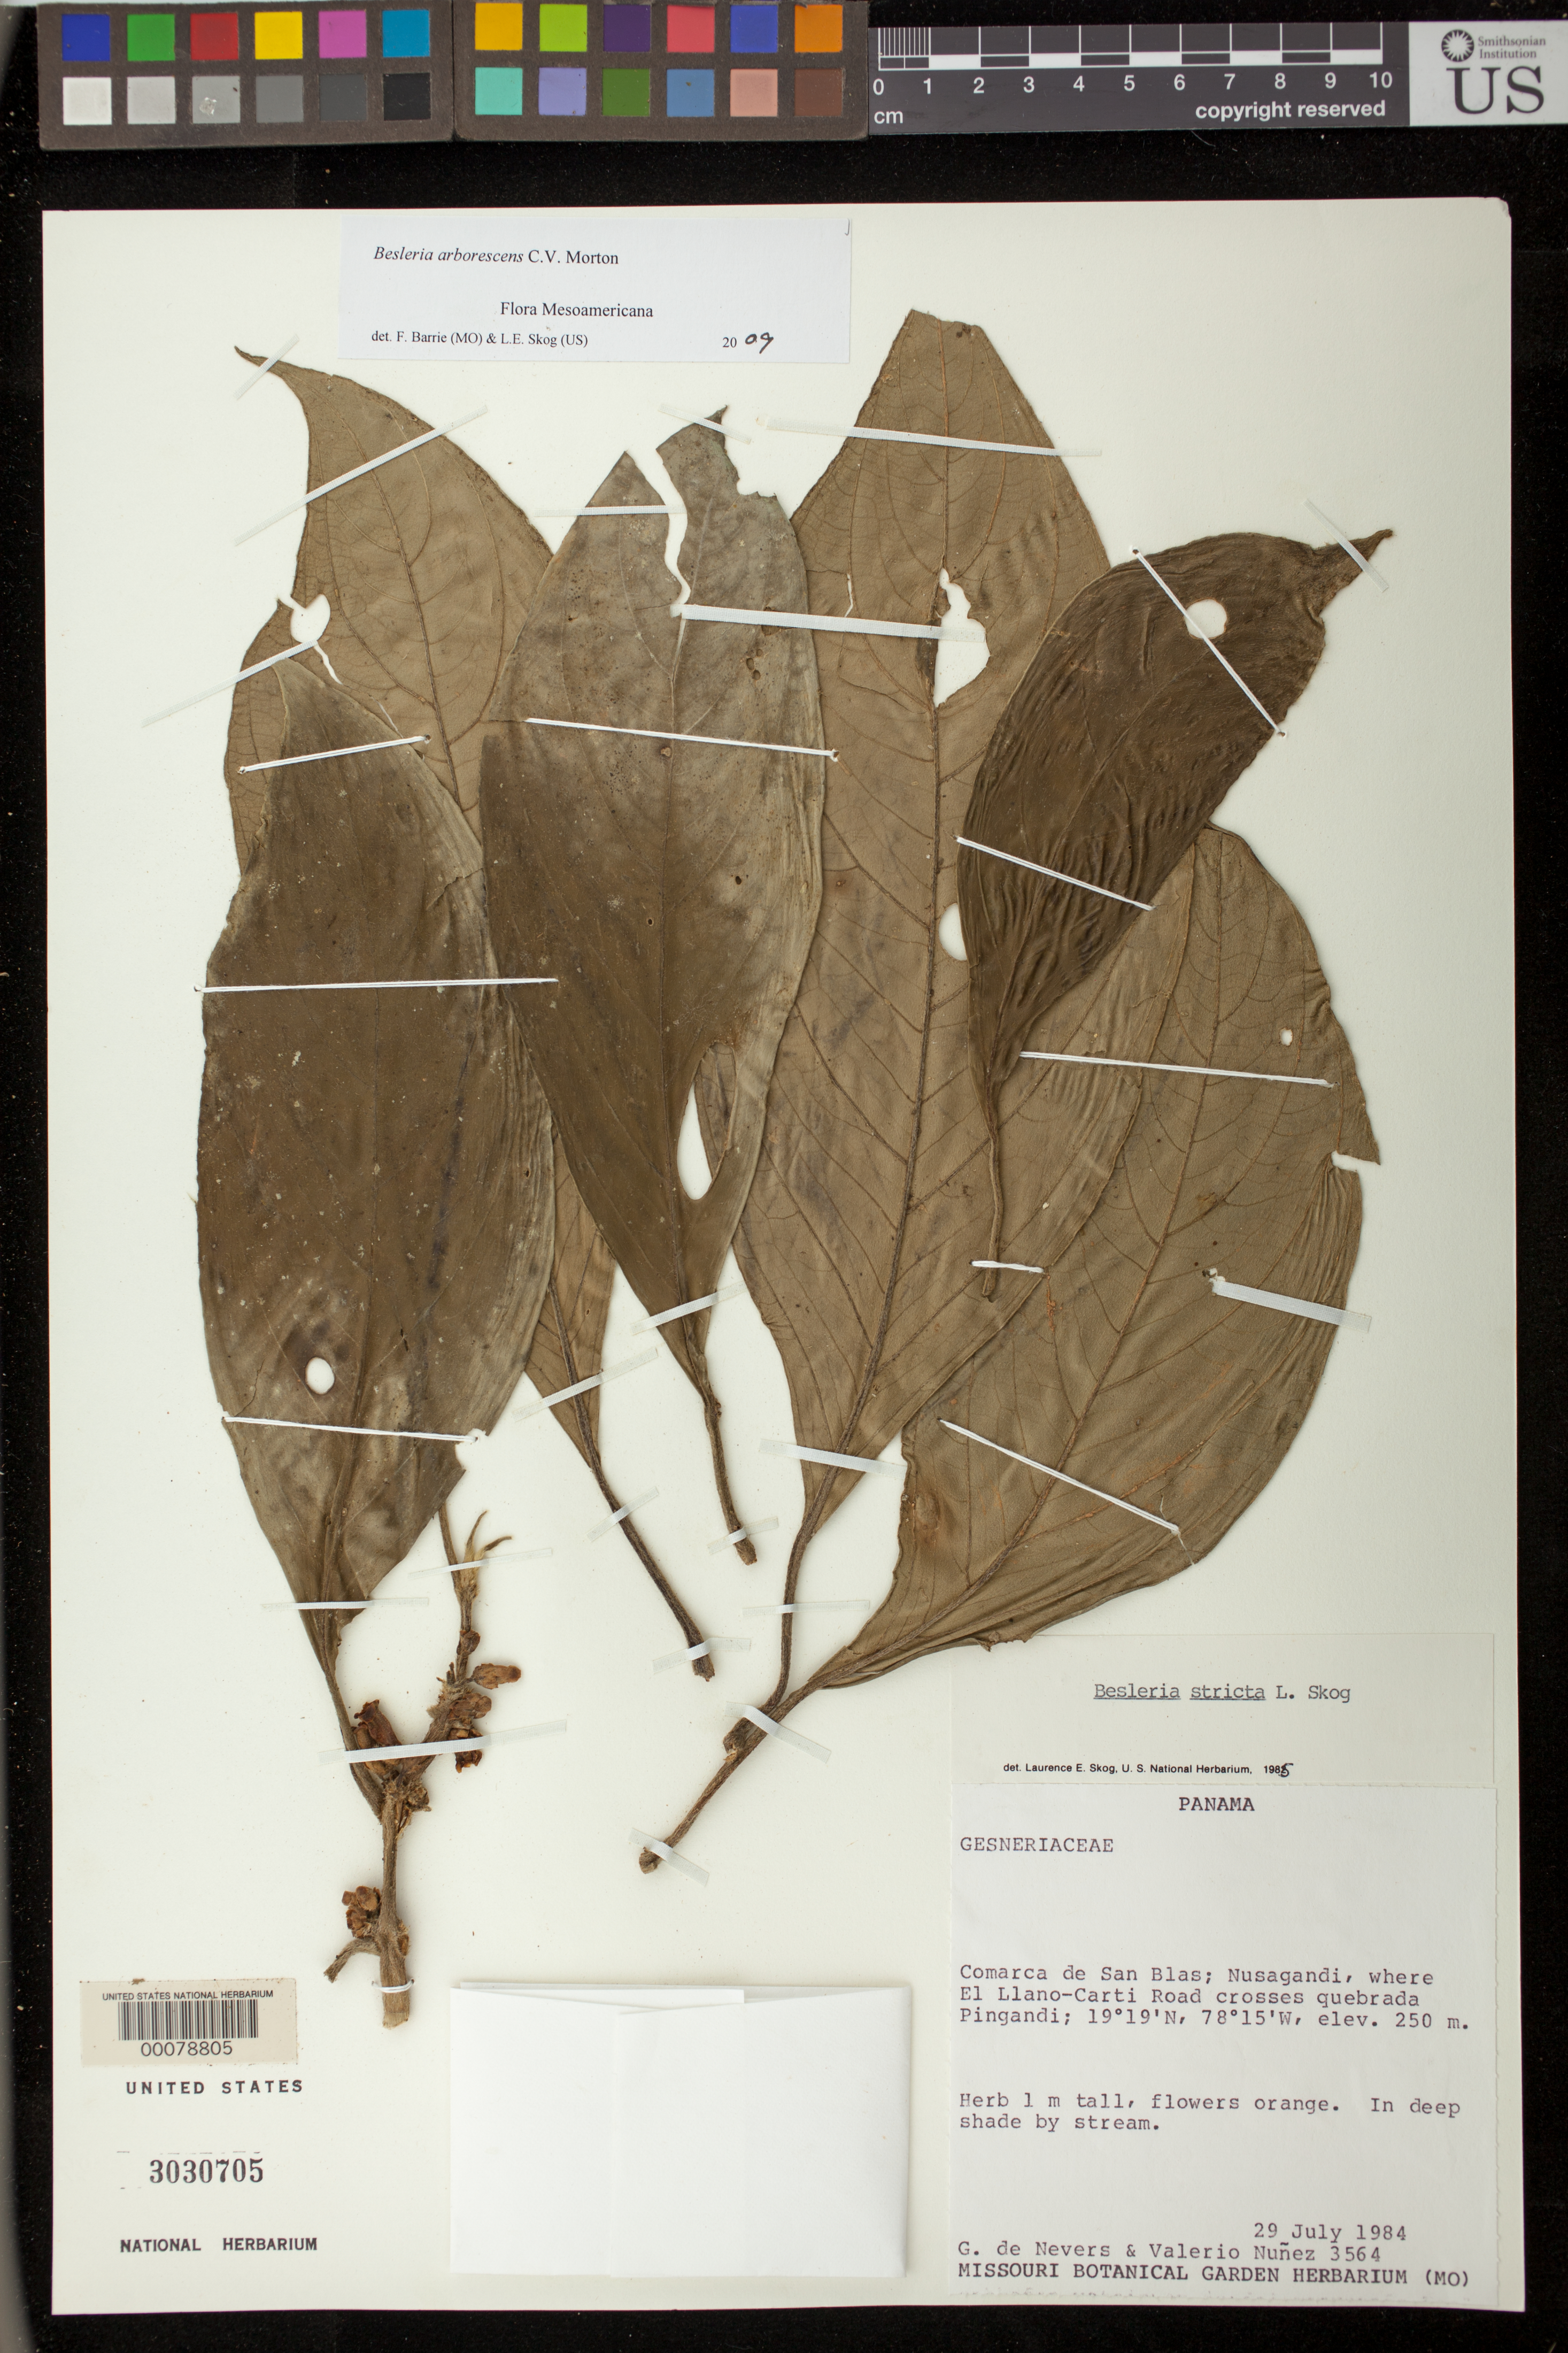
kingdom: Plantae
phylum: Tracheophyta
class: Magnoliopsida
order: Lamiales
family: Gesneriaceae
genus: Besleria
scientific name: Besleria arborescens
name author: C.V. Morton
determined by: Barrie, F. R.; Skog, Laurence E.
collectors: G. C. de Nevers & V. Nuñez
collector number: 3564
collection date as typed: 29 Jul 1984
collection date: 1984-07-29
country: Panama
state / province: Kuna Yala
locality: Comarca de San Blas, Nusagandi, where El Llano-Carti road crosses Quebrada Pingandi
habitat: In deep shade by stream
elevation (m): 250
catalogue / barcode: US 3030705